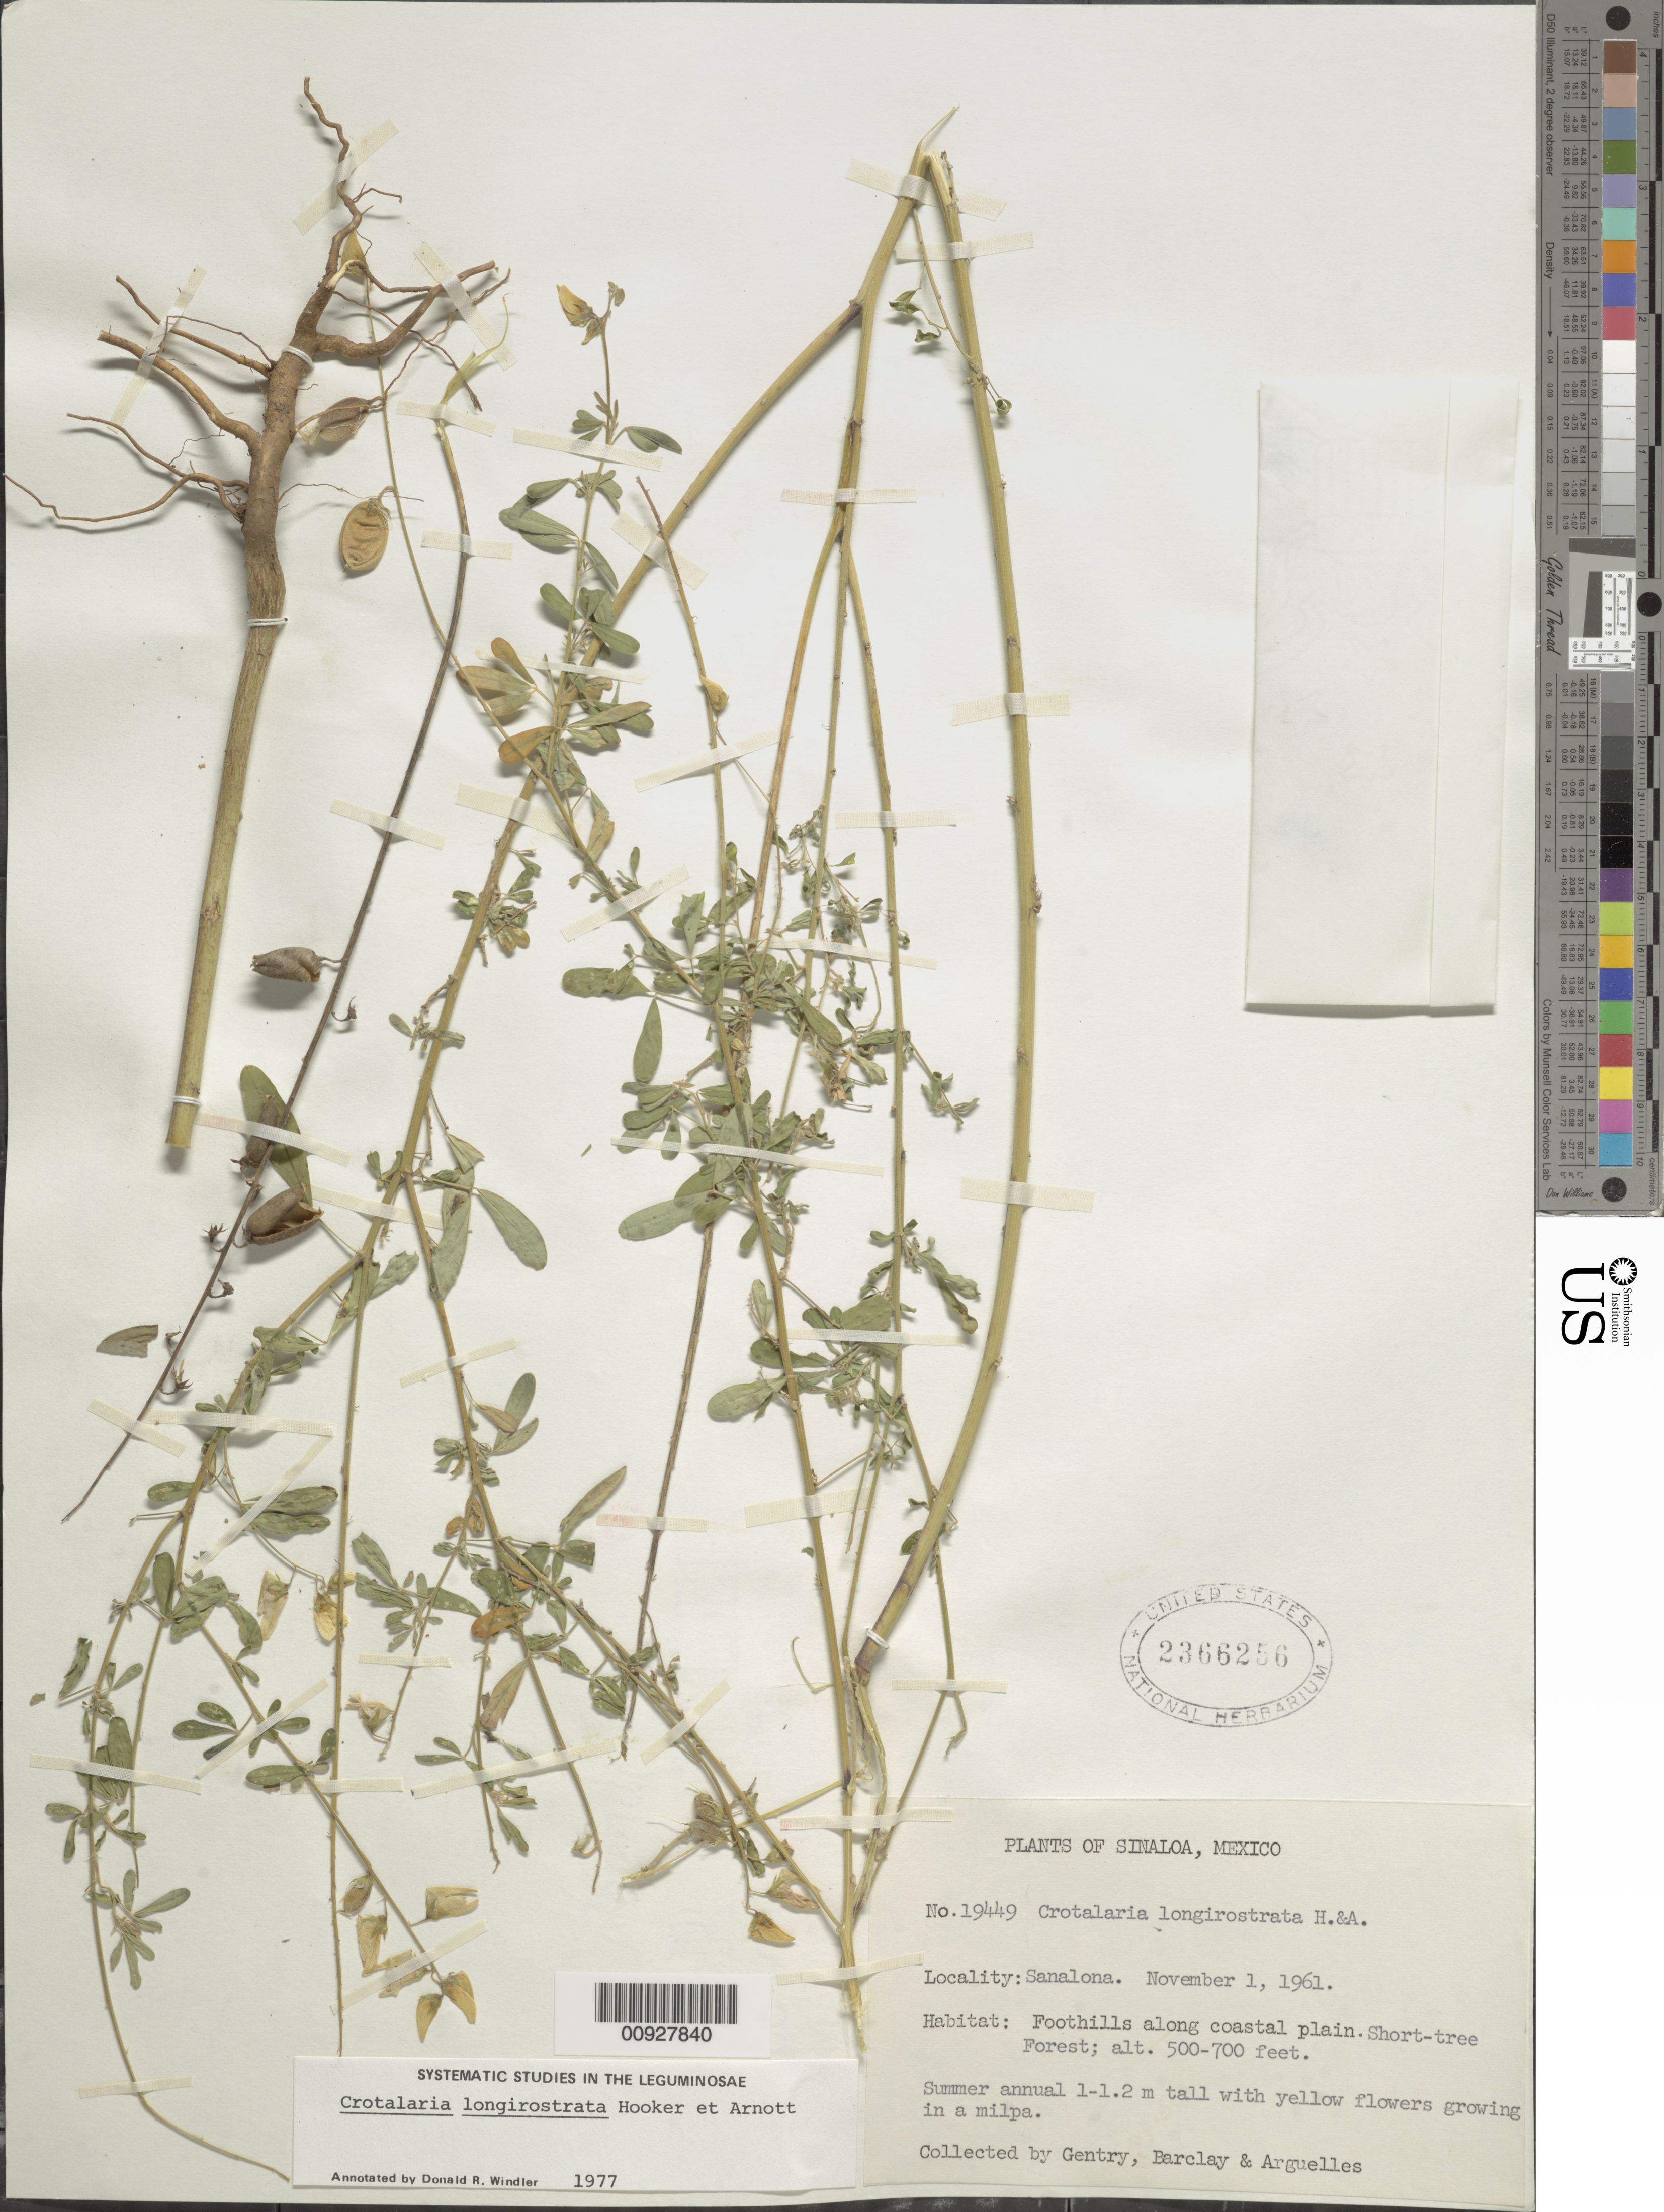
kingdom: Plantae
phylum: Tracheophyta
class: Magnoliopsida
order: Fabales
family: Fabaceae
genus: Crotalaria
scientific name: Crotalaria longirostrata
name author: Hook. & Arn.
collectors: Gentry, --, -- Barclay & Arguelles, --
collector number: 19449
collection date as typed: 01 Nov 1961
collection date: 1961-11-01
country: Mexico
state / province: Sinaloa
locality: Sanalona, Sinaloa.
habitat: Foothills along coastal plain. Short-tree Forest. Growing in a milpa.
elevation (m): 152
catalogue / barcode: US 2366256